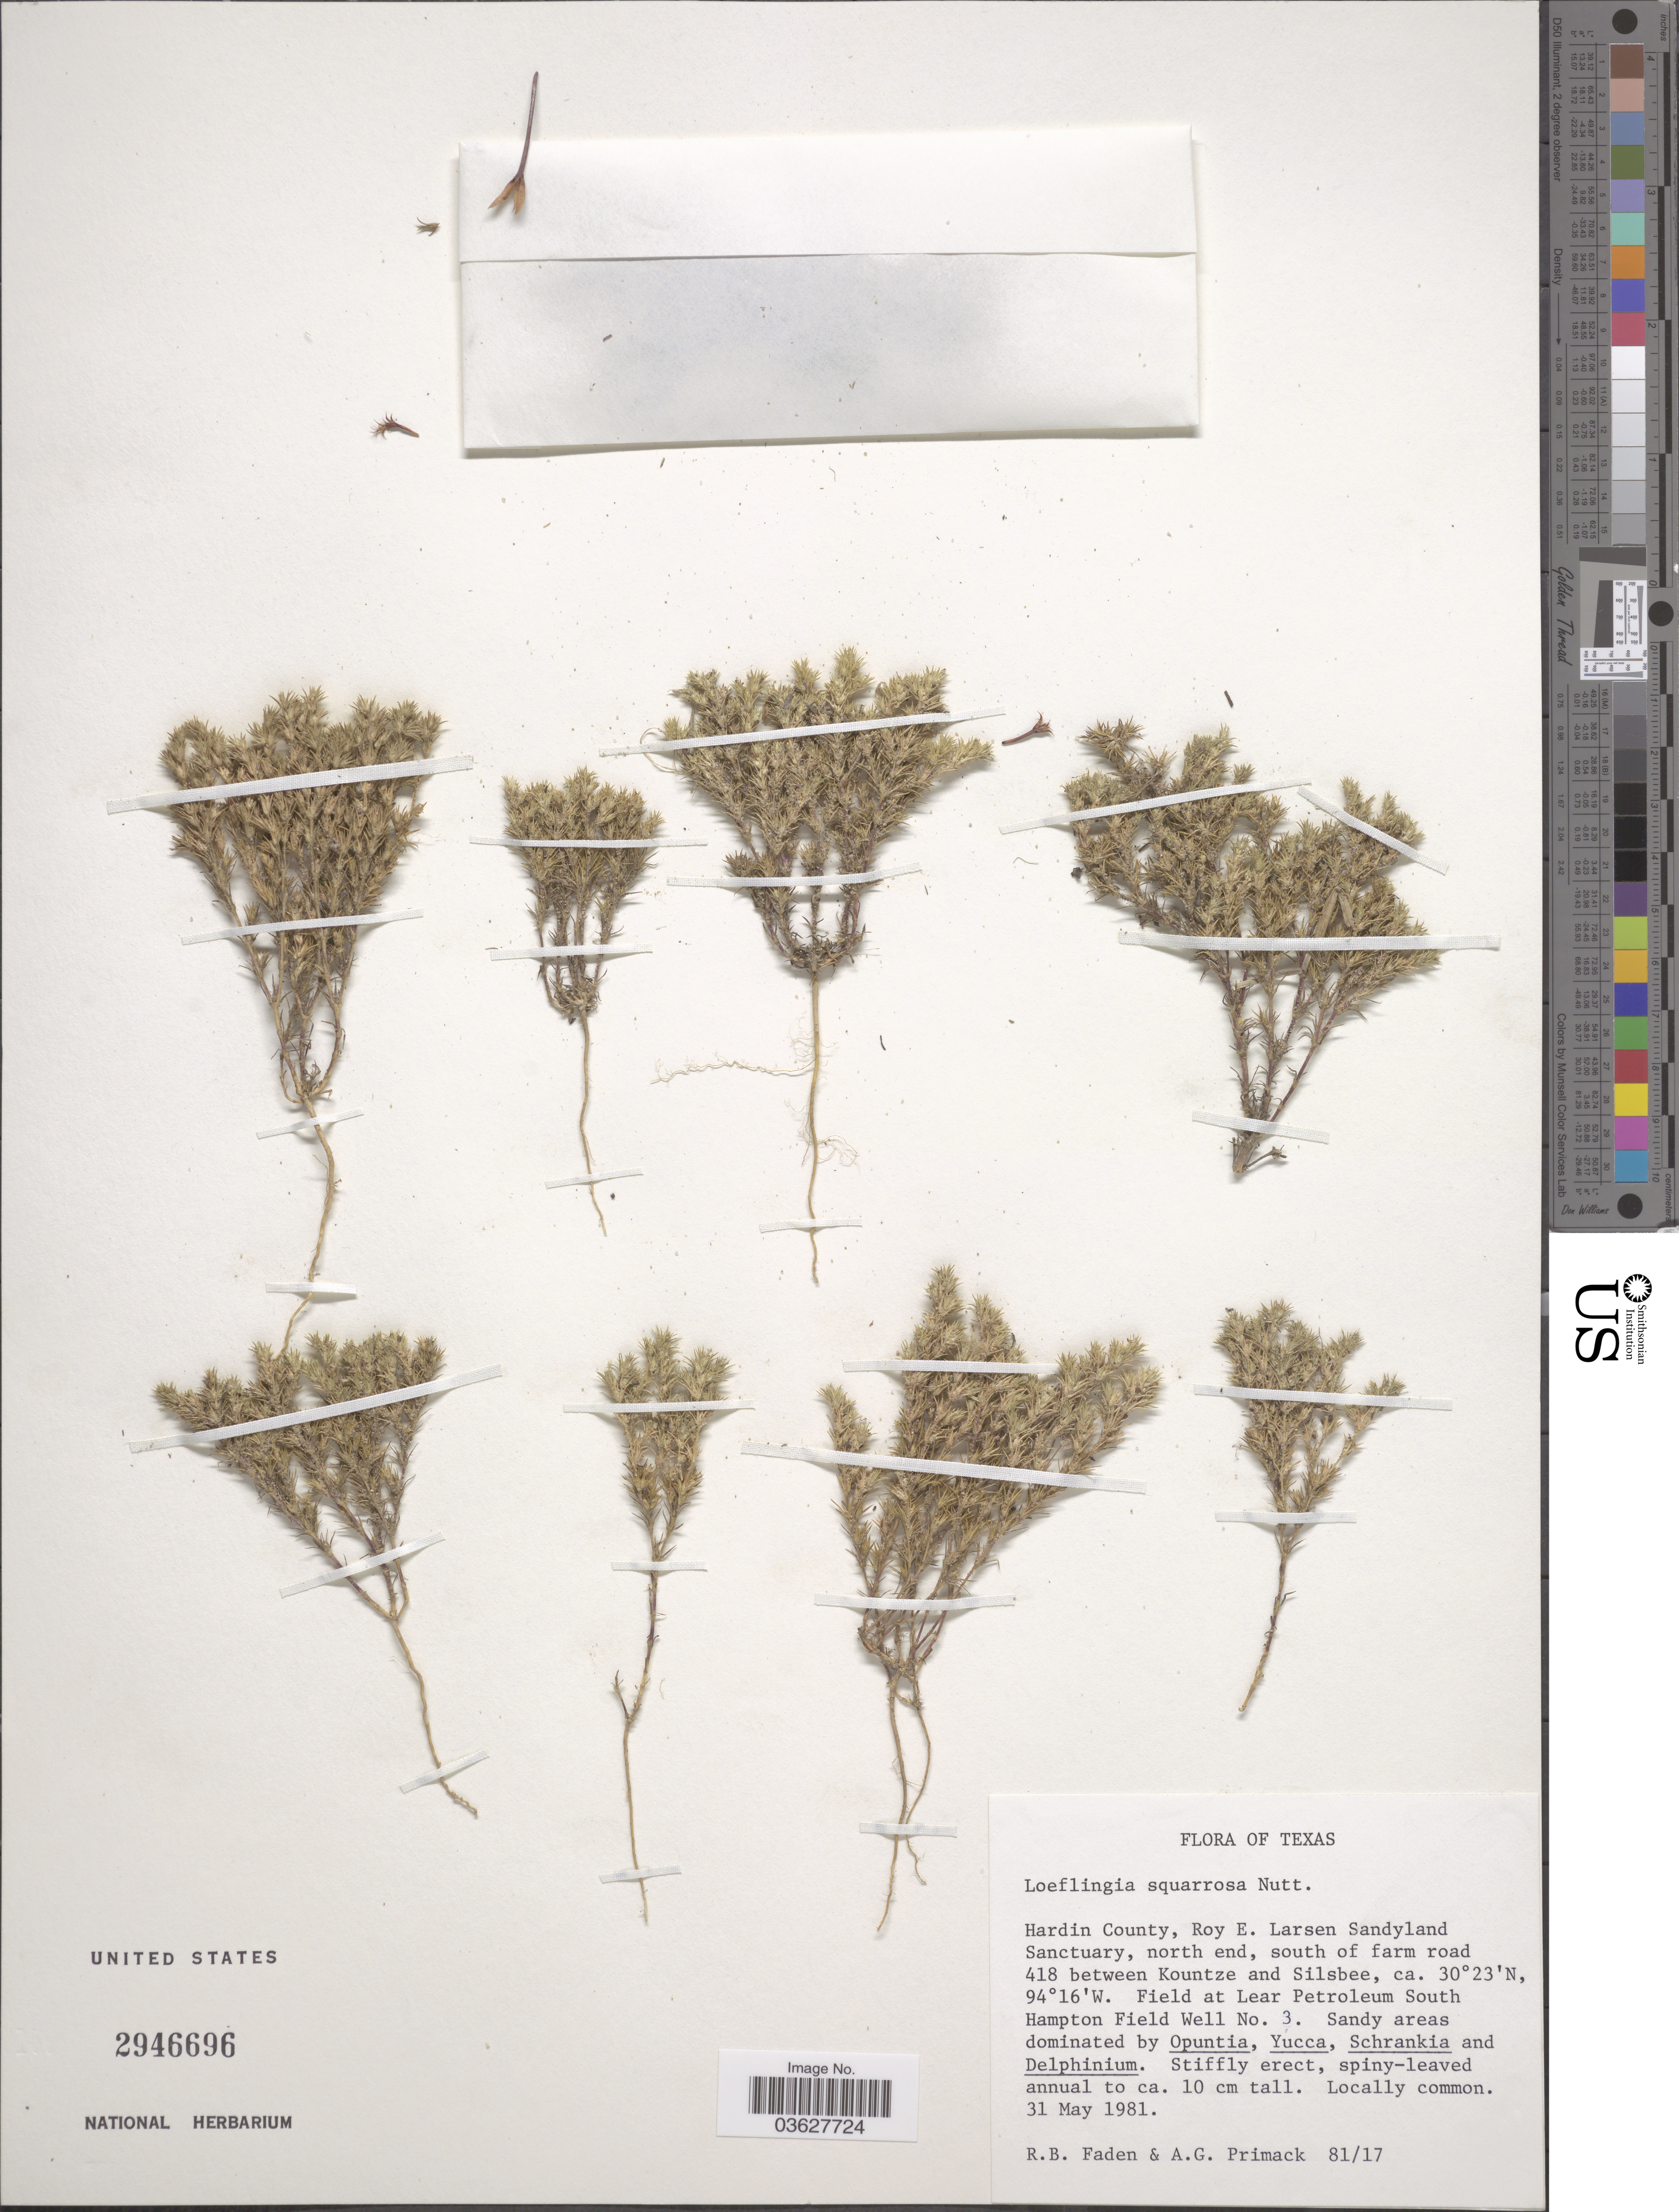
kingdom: Plantae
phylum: Tracheophyta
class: Magnoliopsida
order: Caryophyllales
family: Caryophyllaceae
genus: Loeflingia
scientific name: Loeflingia squarrosa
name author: Nutt.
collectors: R. B. Faden & A. Primack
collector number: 81/17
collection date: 1981-05-31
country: United States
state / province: Texas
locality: Hardin County, Roy E. Larsen Sandyland Sanctuary, north end, south of farm road 418 between Kountze and Silsbee. Field at Lear Petroleum South Hampton Field Well No.3.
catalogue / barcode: US 2946696